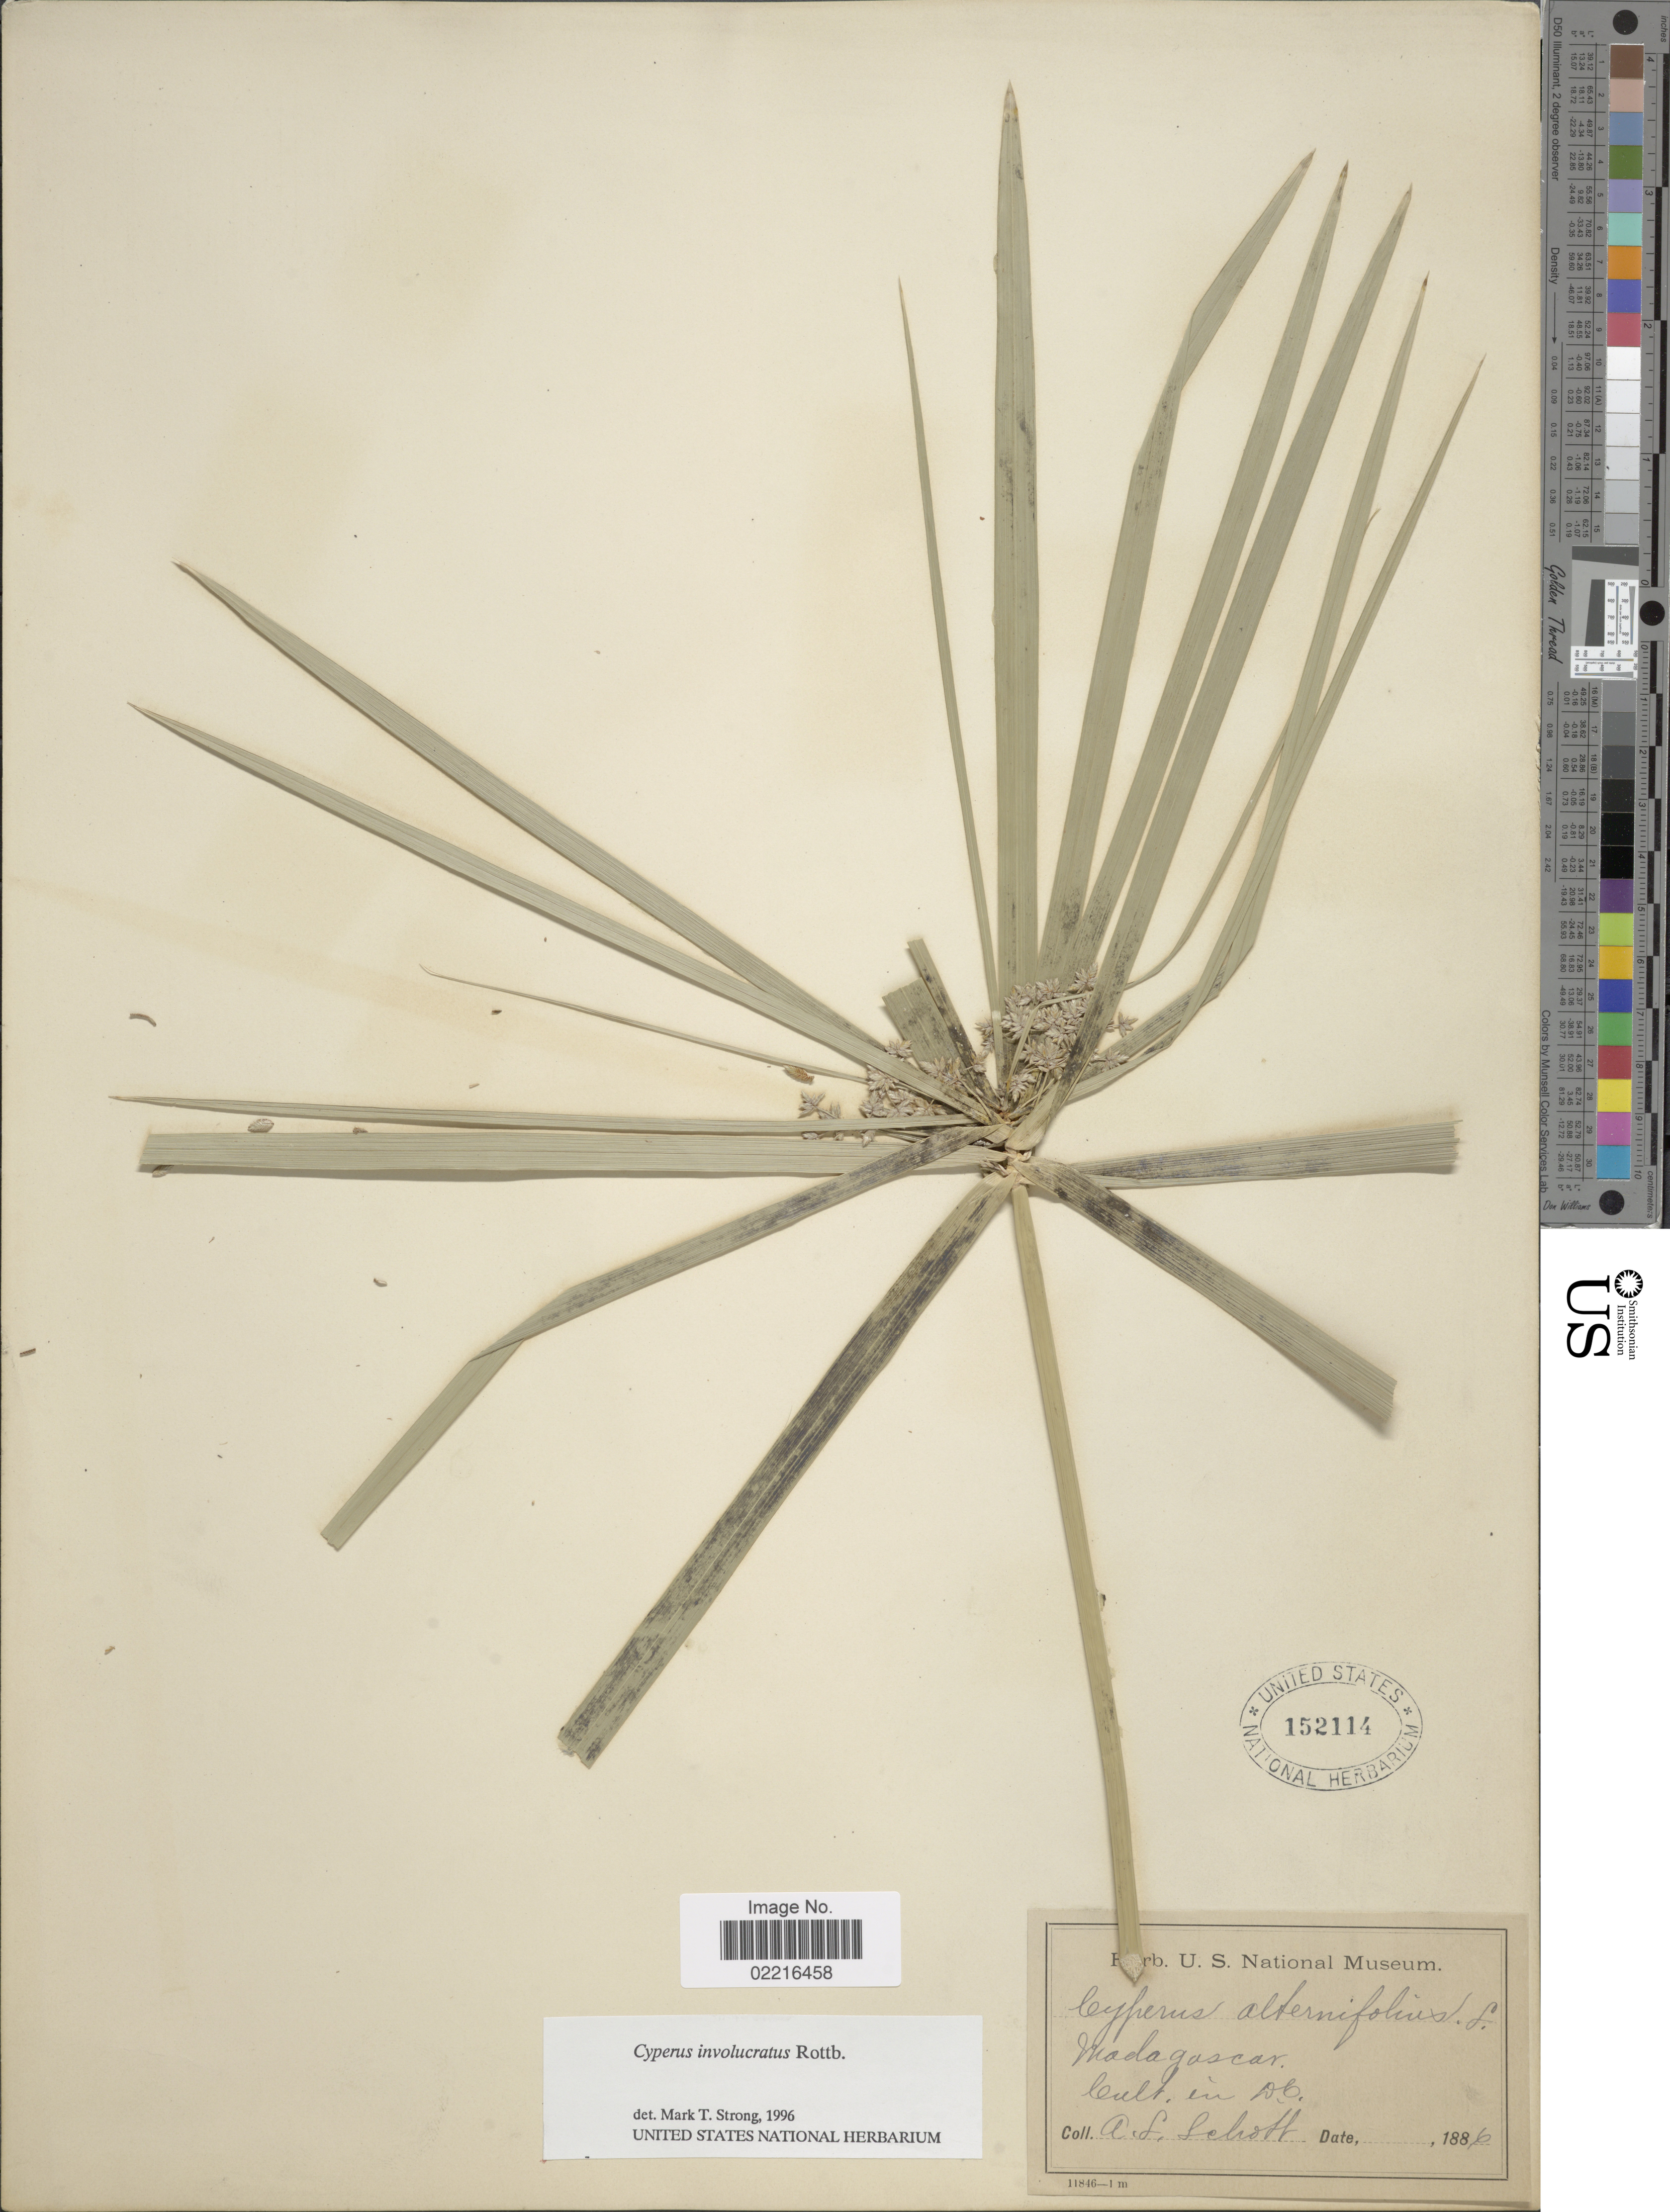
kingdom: Plantae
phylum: Tracheophyta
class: Liliopsida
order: Poales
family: Cyperaceae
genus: Cyperus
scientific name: Cyperus involucratus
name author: Rottb.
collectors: A. S. Schott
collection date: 1886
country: United States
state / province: District of Columbia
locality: D.C.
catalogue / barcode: US 152114